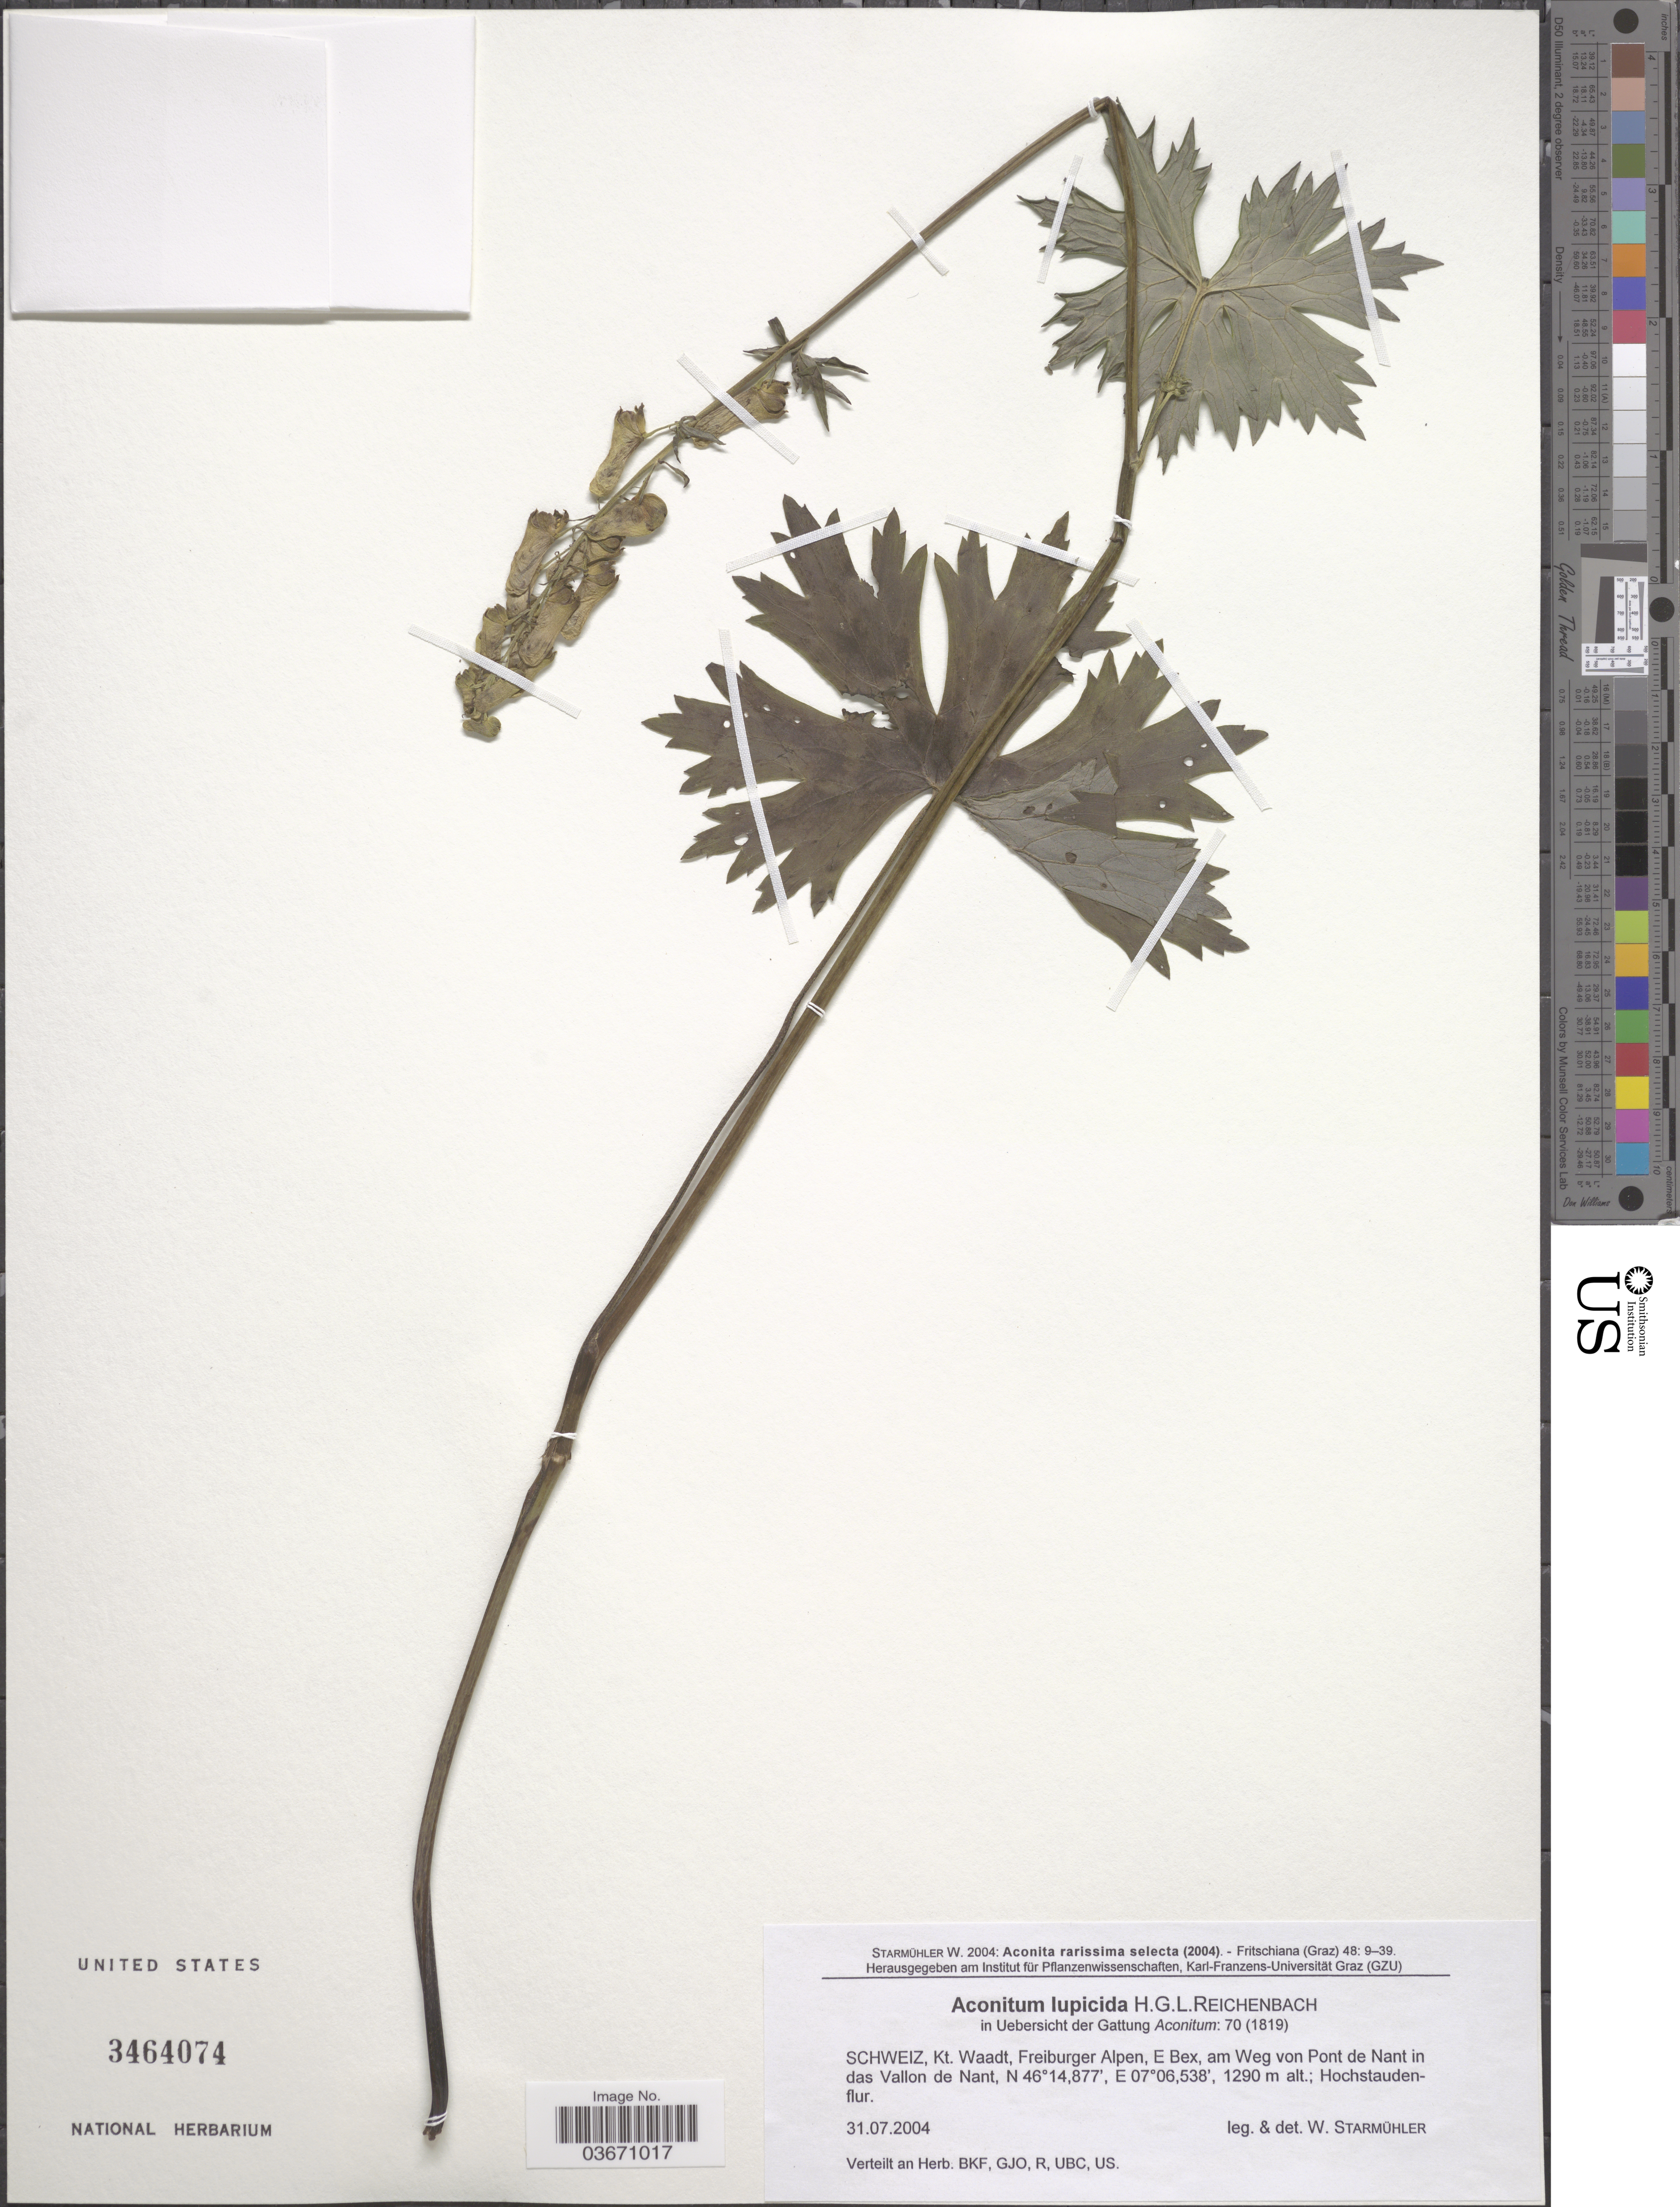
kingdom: Plantae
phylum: Tracheophyta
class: Magnoliopsida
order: Ranunculales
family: Ranunculaceae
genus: Aconitum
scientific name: Aconitum lupicida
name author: Rchb.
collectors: W. Starmühler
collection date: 2004-07-31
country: Switzerland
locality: Schweiz, Kt. Waadt, Freiburger Alpen, E Bex, am Weg von Pont de Nant in das Vallon de Nant.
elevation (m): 1290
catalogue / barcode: US 3464074